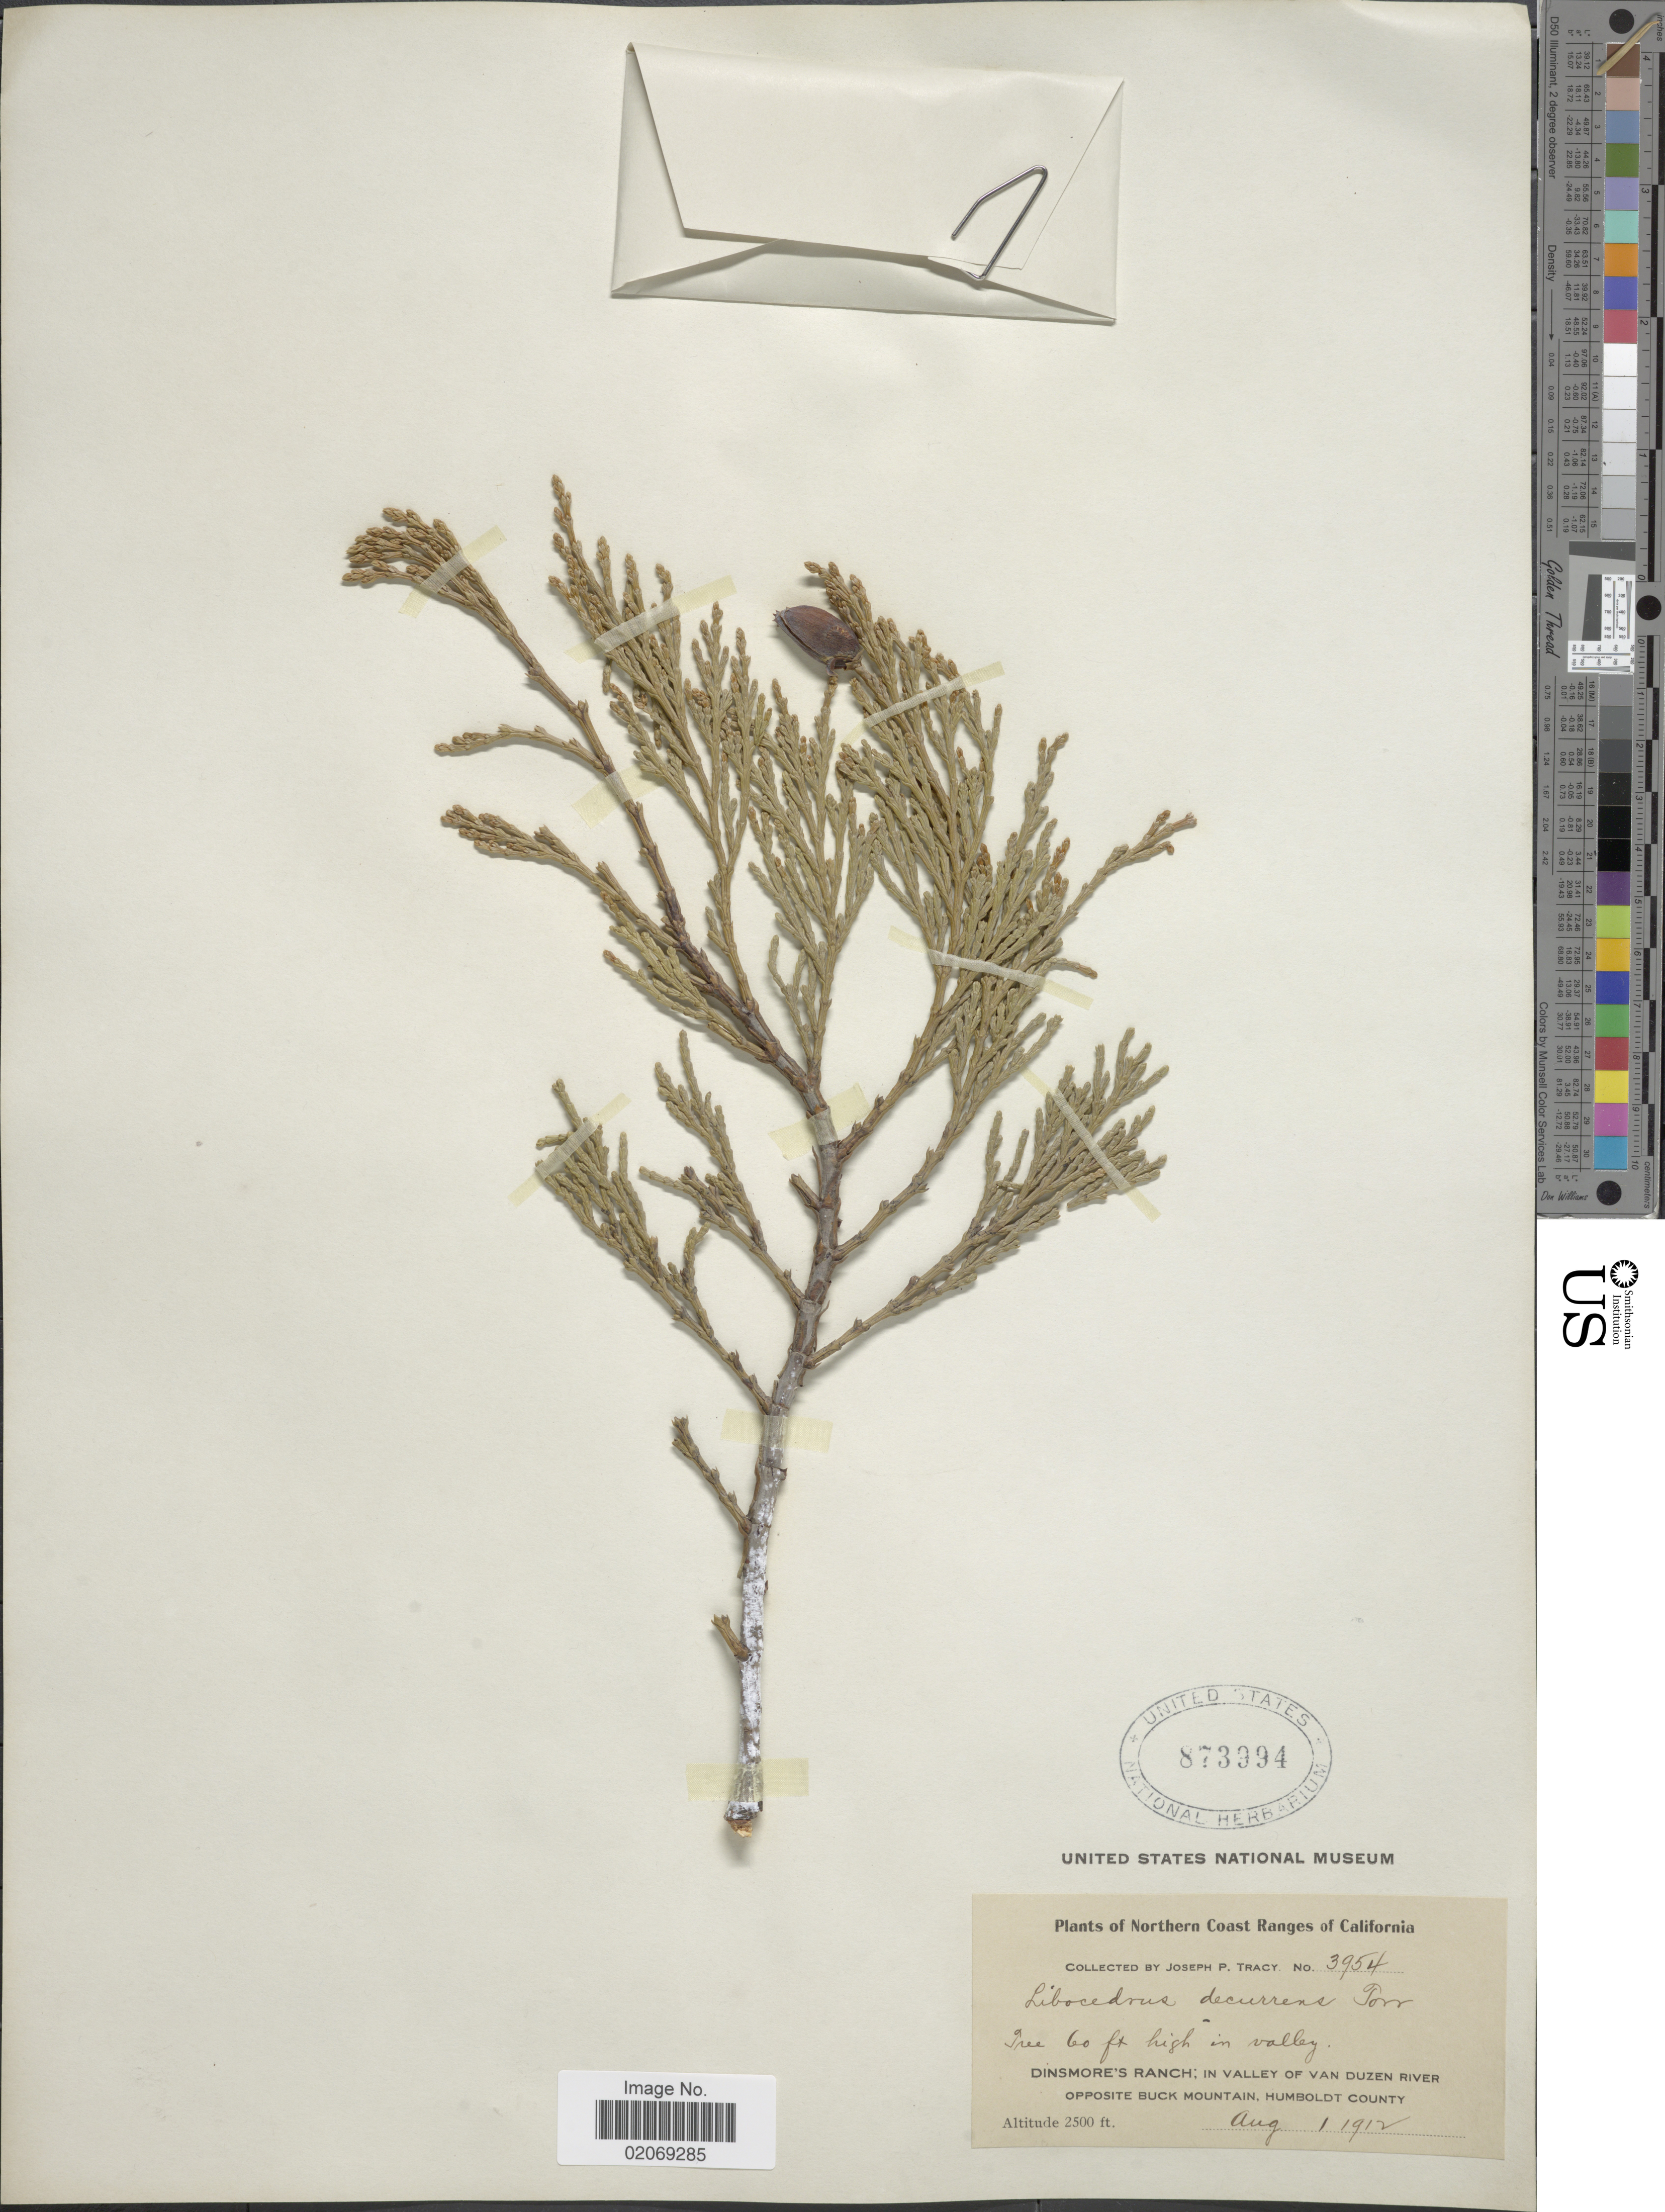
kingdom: Plantae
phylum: Tracheophyta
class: Pinopsida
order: Pinales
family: Cupressaceae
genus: Libocedrus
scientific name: Libocedrus decurrens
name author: Torr.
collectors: J. Tracy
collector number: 3954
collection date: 1912-08-01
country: United States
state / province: California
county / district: Humboldt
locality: Northern Coast Ranges of California, Dinsmore's Ranch; in valley of van Duzen River opposite Buck Mountain, Humboldt County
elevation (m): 762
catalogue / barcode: US 873994